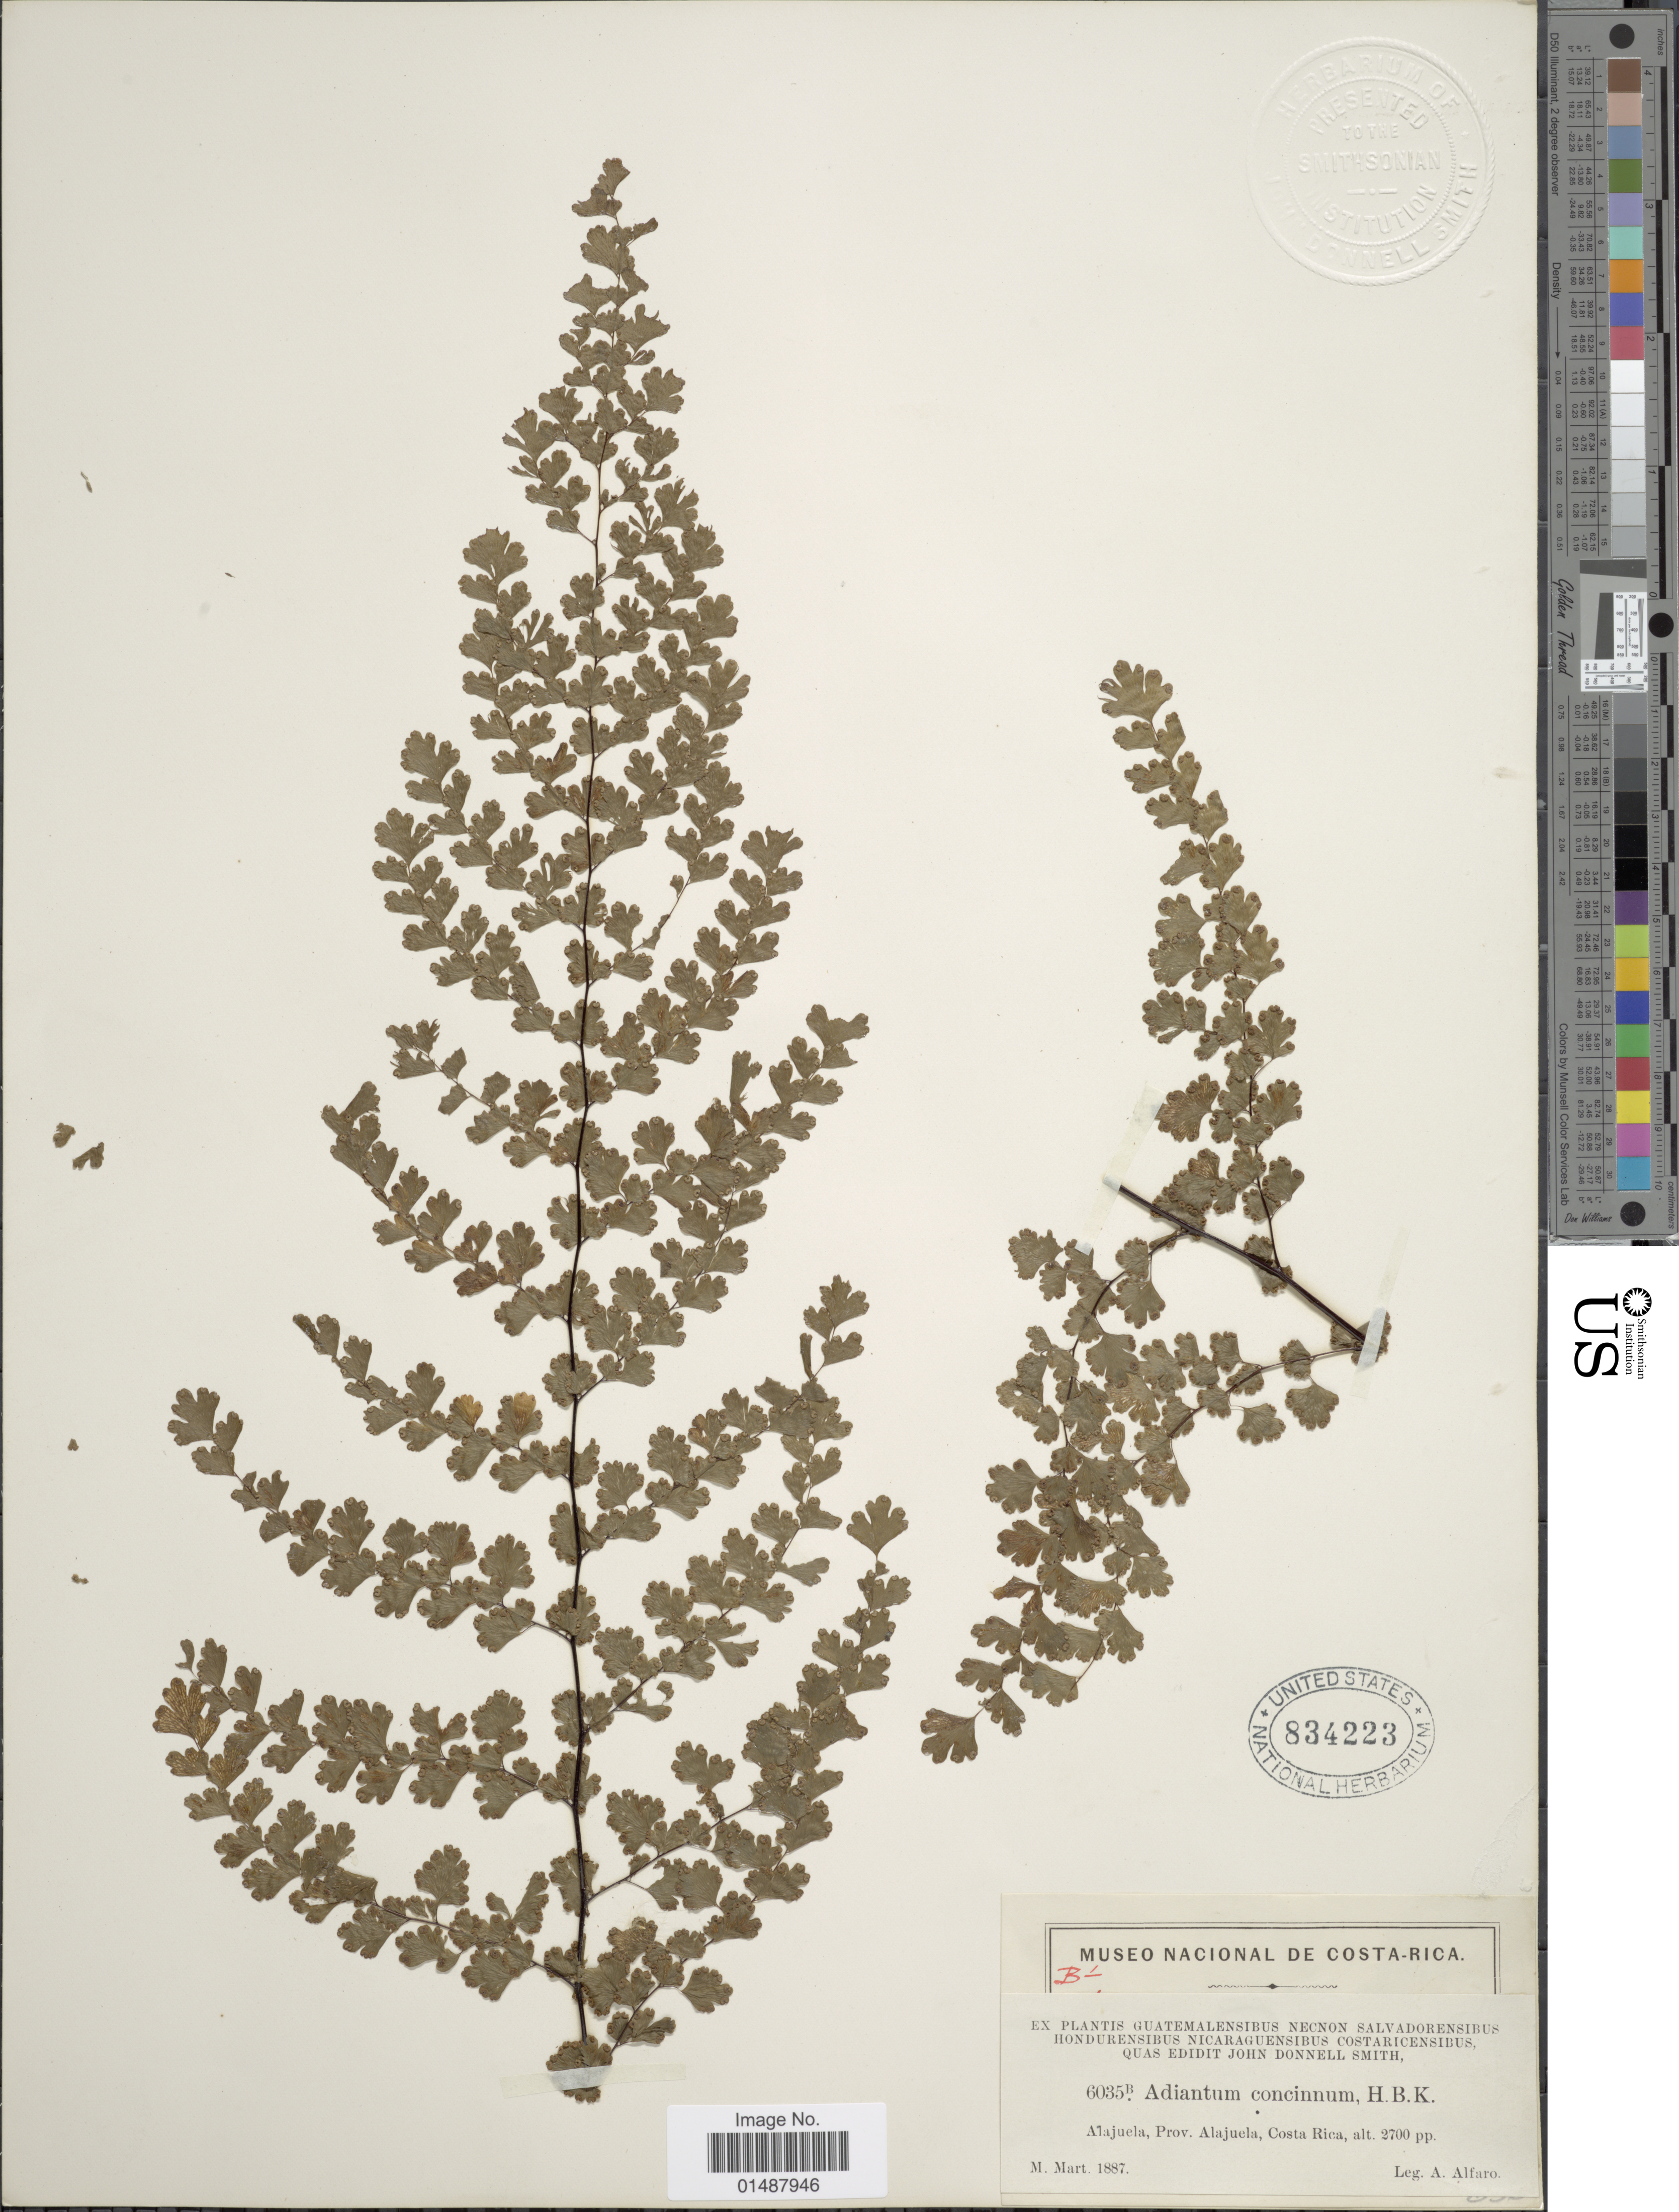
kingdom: Plantae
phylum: Tracheophyta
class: Polypodiopsida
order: Polypodiales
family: Pteridaceae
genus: Adiantum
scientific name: Adiantum concinnum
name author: Humb. & Bonpl. ex Willd.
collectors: A. Alfaro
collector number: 6035B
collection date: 1887-03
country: Costa Rica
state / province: Alajuela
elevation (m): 823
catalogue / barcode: US 834223